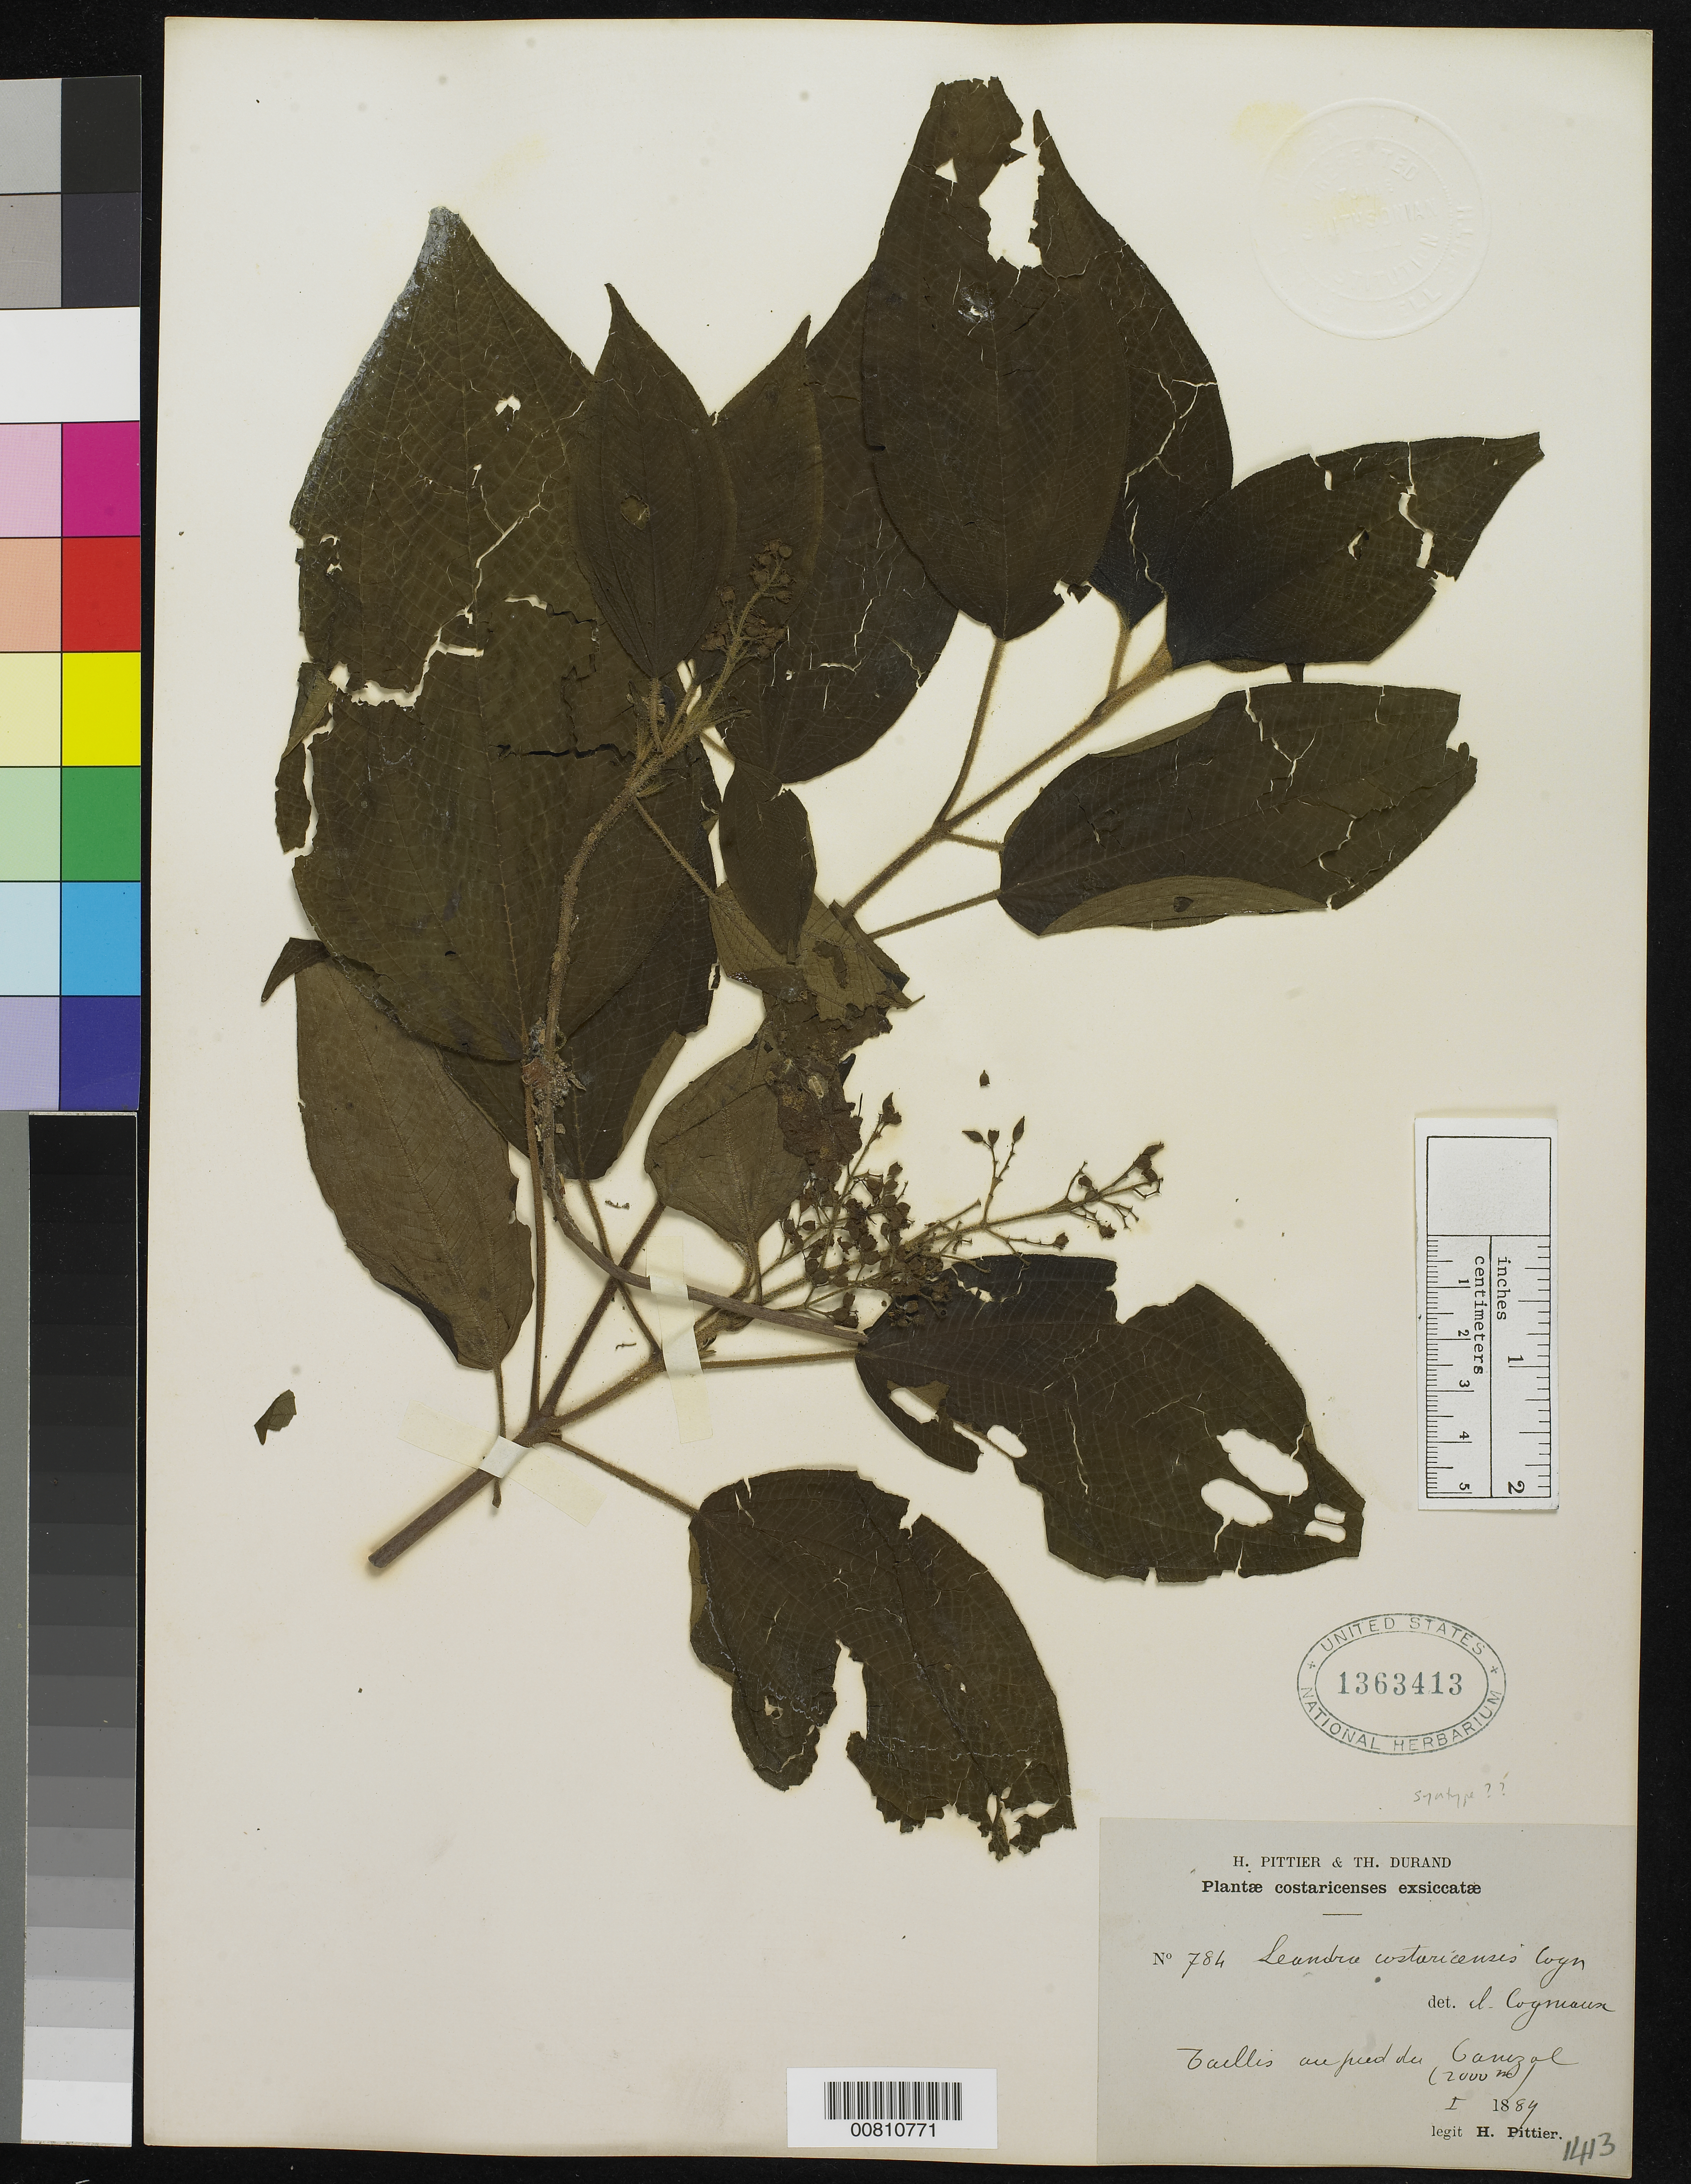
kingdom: Plantae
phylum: Tracheophyta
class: Magnoliopsida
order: Myrtales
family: Melastomataceae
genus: Leandra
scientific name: Leandra costaricensis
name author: Cogn.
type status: Possible Syntype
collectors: H. F. Pittier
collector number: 784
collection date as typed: Jan 1889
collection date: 1889-01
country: Costa Rica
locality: Taillis au pied du Canezal.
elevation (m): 2000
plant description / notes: Not unambiguously cited in protologue.; H. Pittier & Th. Durand, Plantae costaricenses exsiccatae.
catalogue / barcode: US 1363413